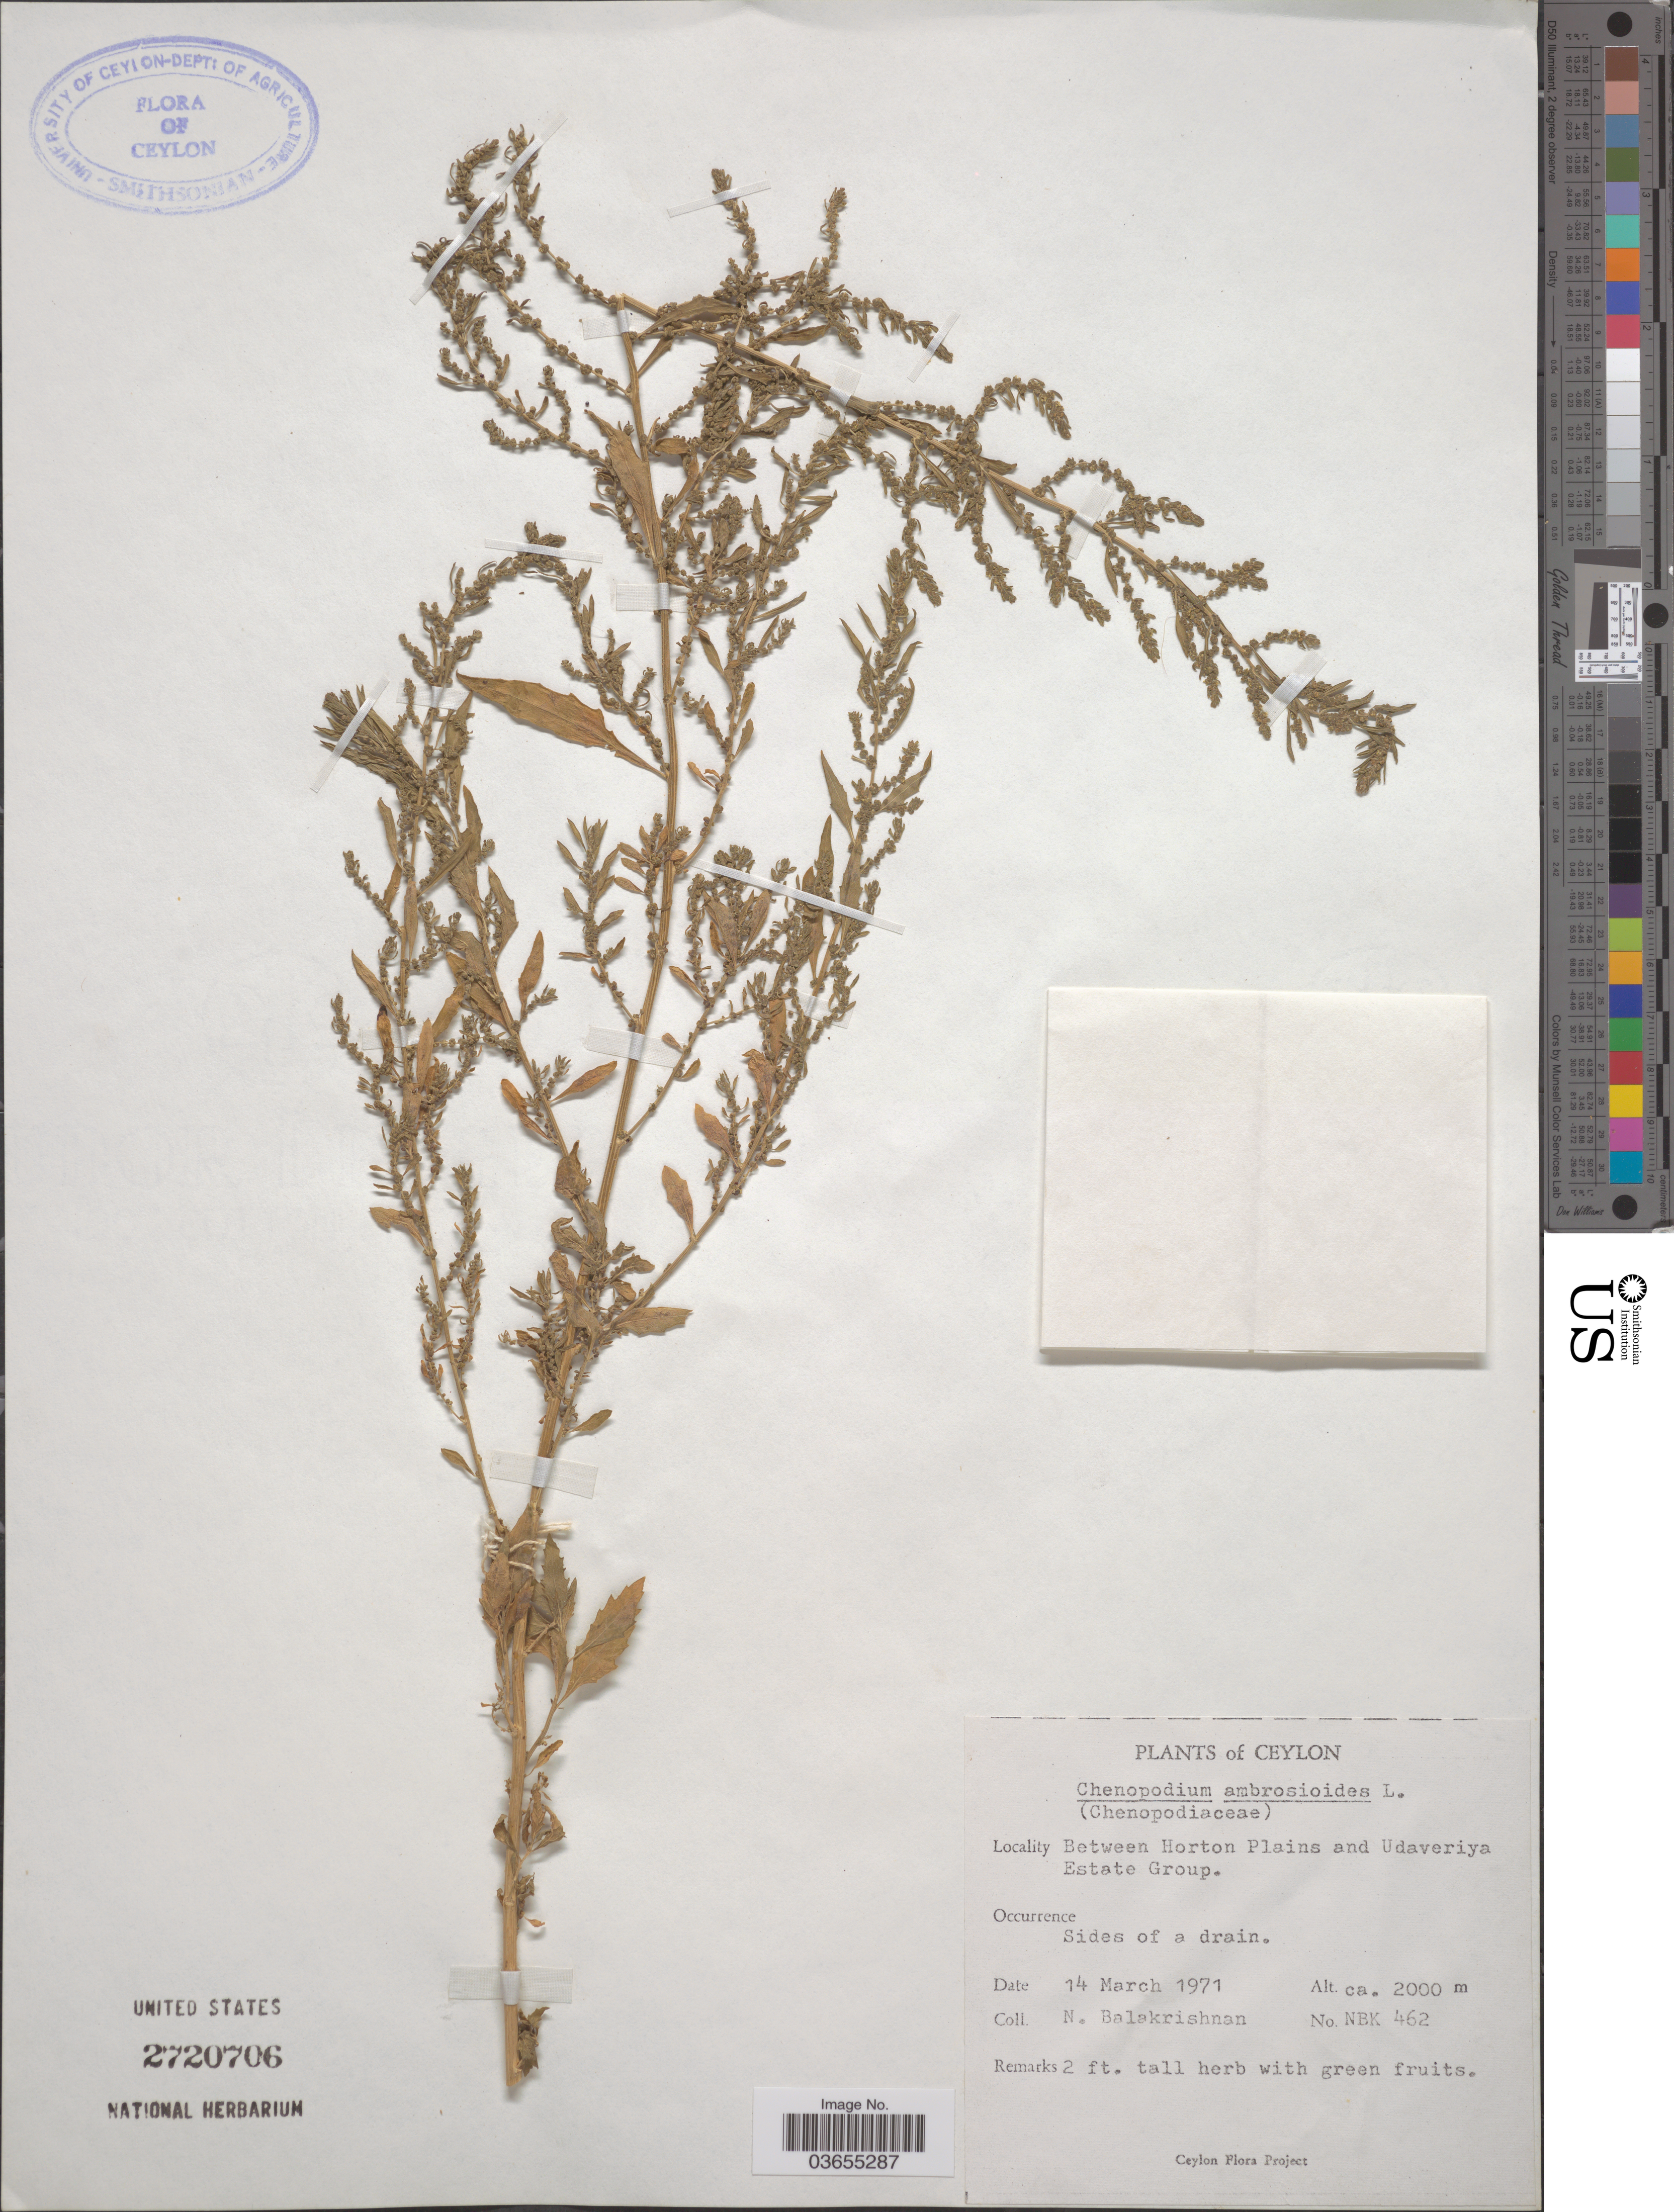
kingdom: Plantae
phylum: Tracheophyta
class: Magnoliopsida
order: Caryophyllales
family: Amaranthaceae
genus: Chenopodium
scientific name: Chenopodium ambrosioides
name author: L.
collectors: N. Balakrishnan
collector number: NBK 462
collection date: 1971-03-14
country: Sri Lanka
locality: Ceylon. Between Horton Plains and Udaveriya Estate Group.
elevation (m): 2000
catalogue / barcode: US 2720706